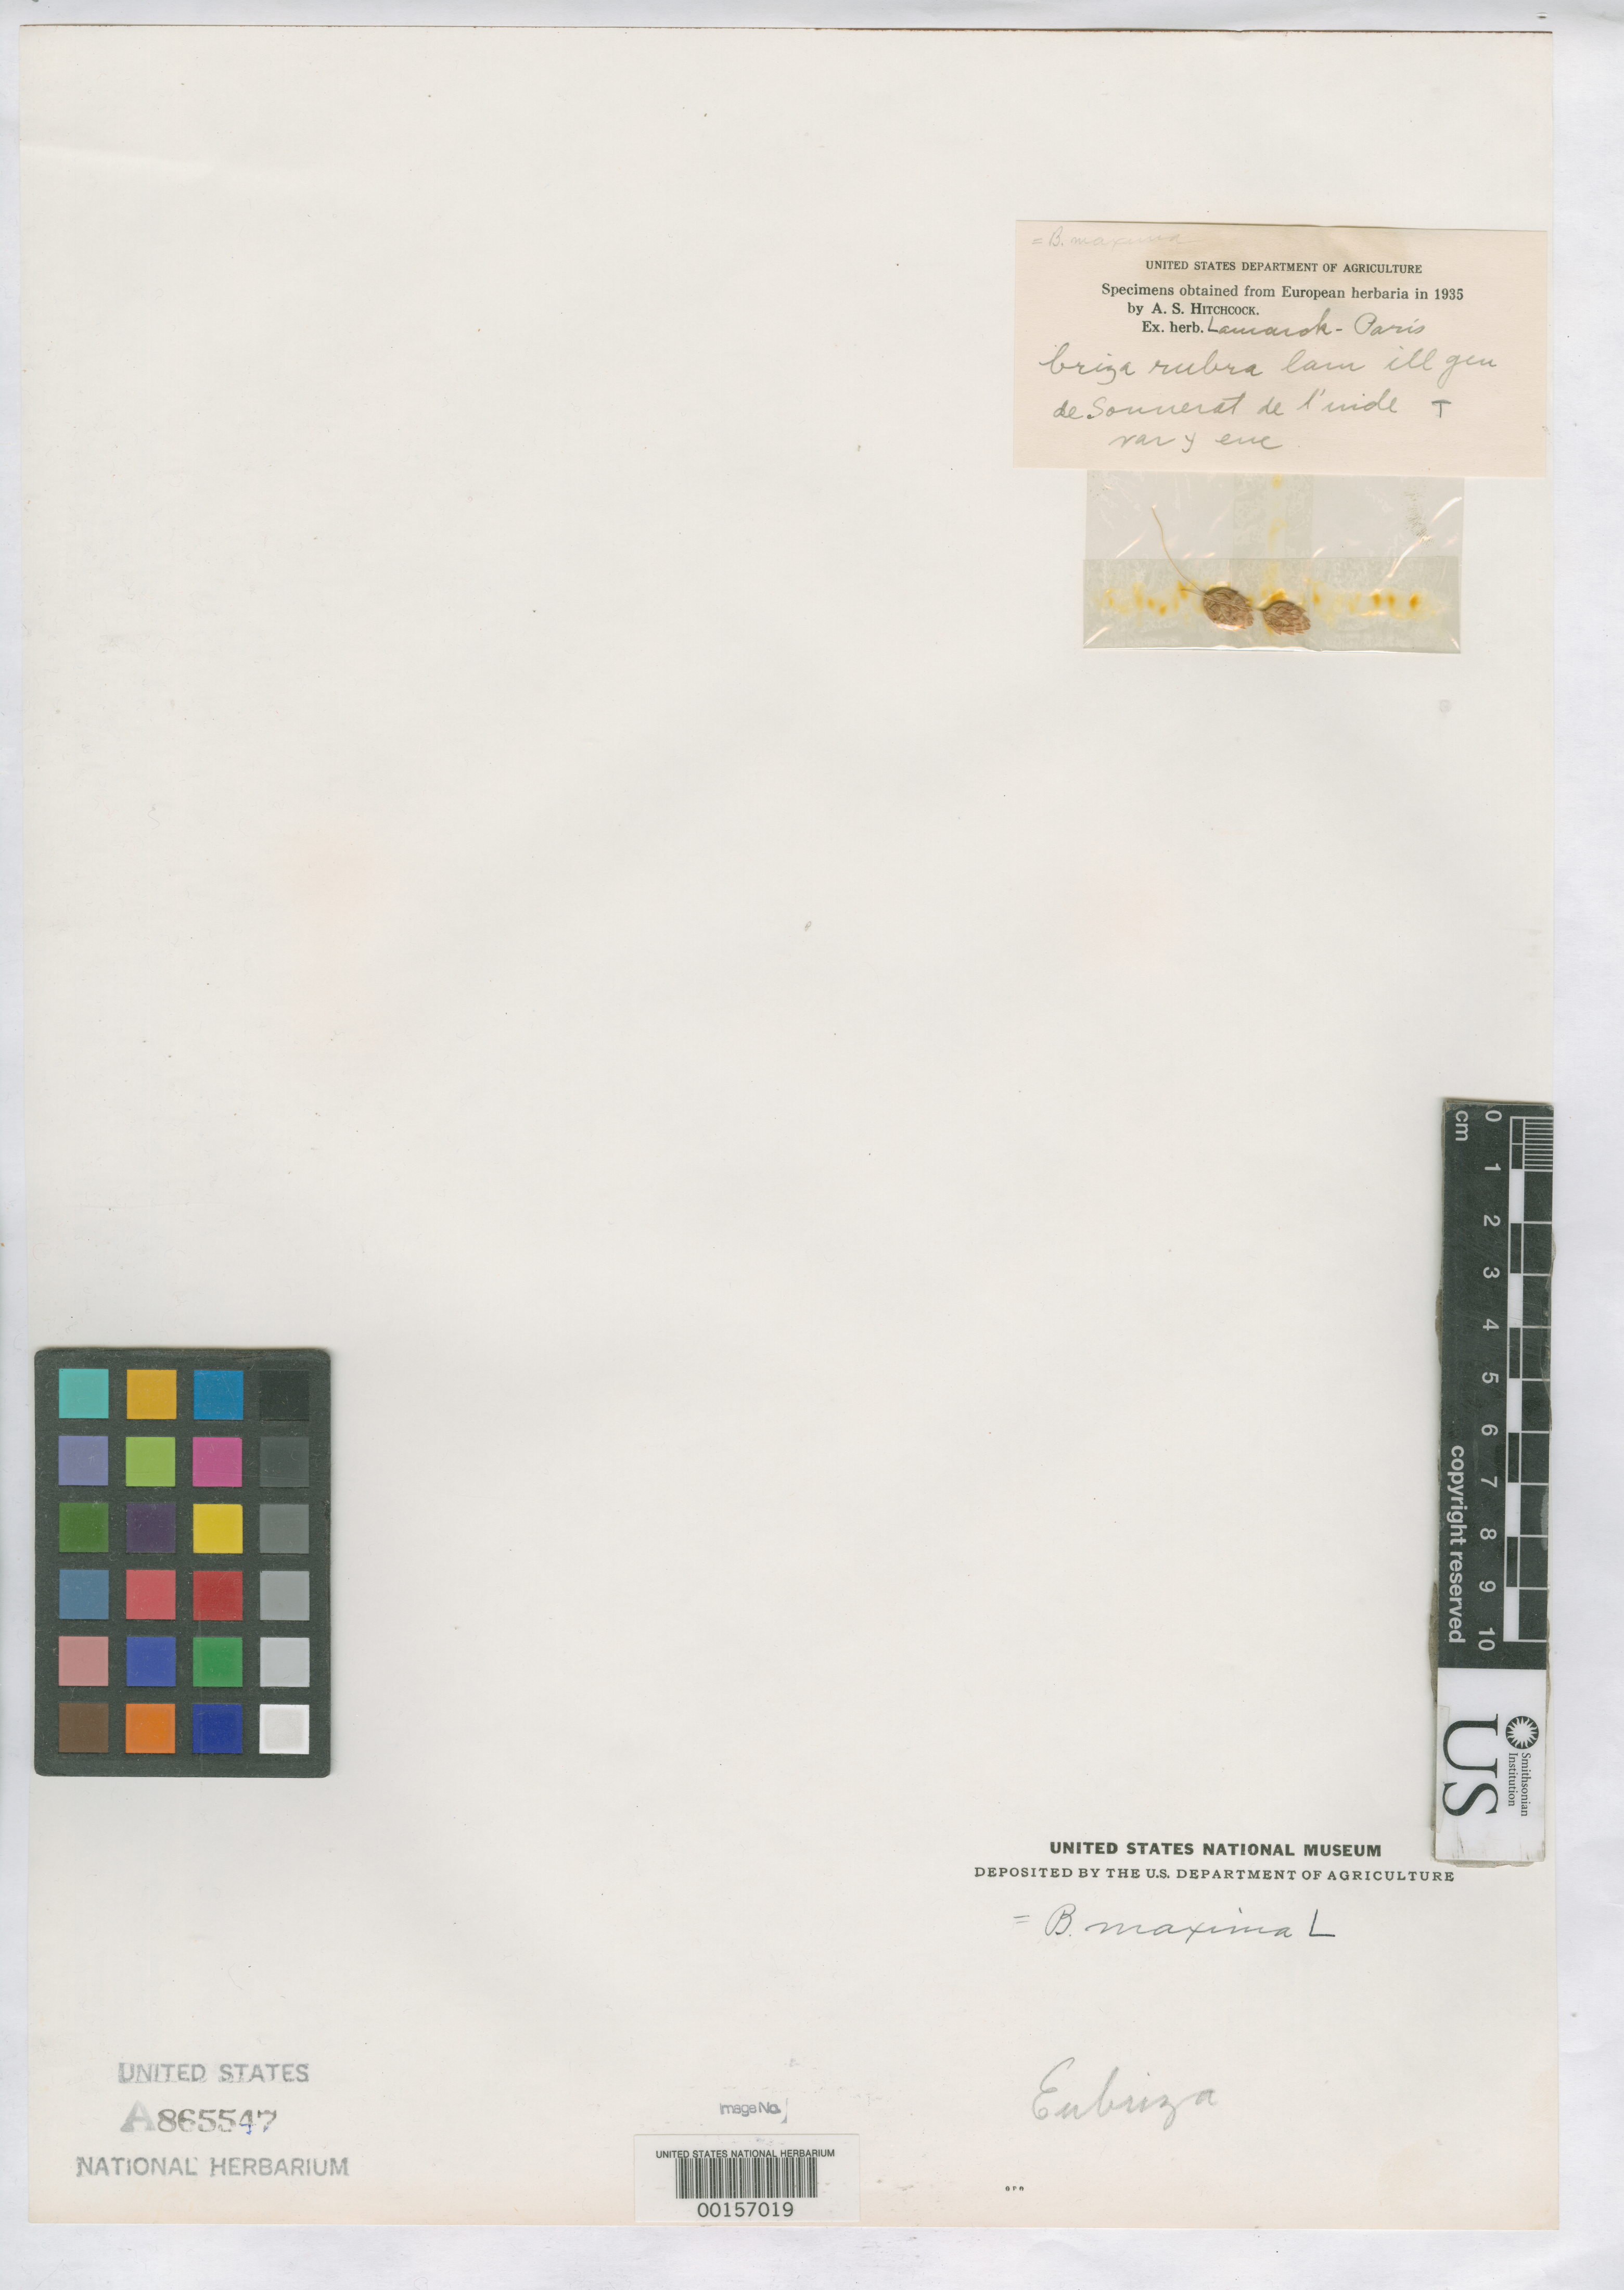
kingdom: Plantae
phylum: Tracheophyta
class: Liliopsida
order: Poales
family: Poaceae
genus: Briza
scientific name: Briza rubra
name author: Lam.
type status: Type Fragment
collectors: P. Sonnerat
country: India / Pakistan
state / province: Punjab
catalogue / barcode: US 865547A